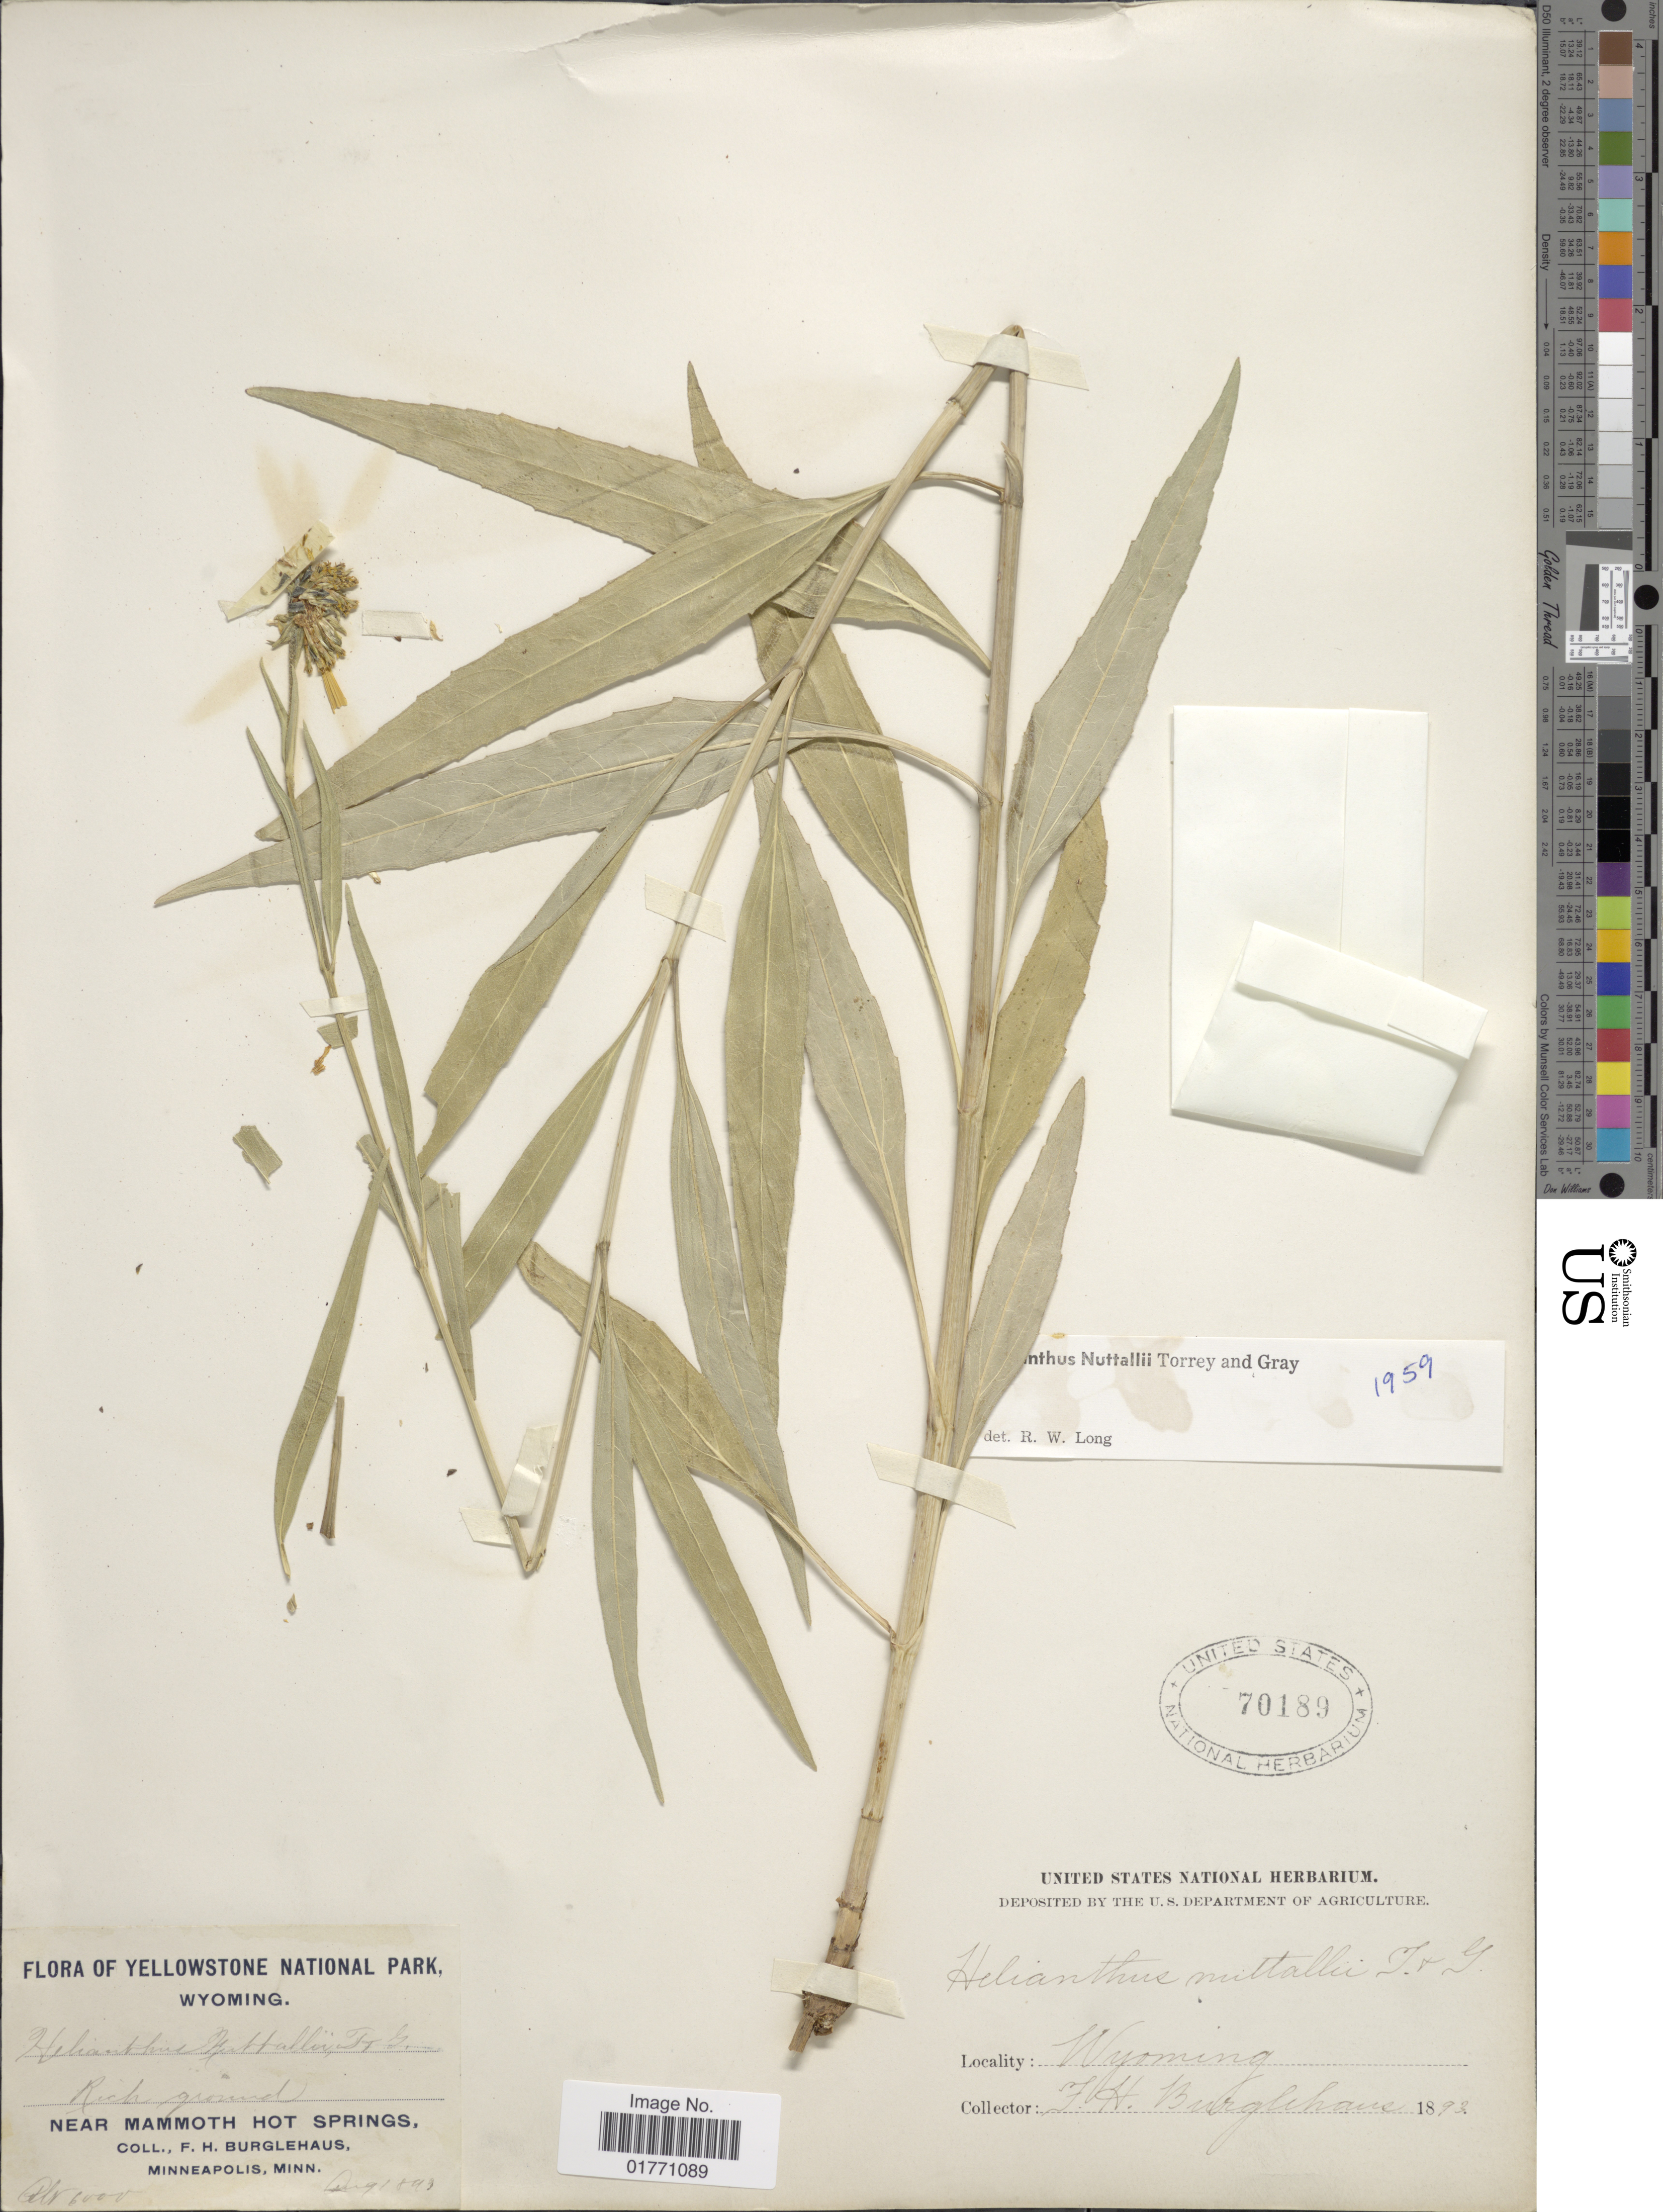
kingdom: Plantae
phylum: Tracheophyta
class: Magnoliopsida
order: Asterales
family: Asteraceae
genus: Helianthus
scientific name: Helianthus nuttallii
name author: Torr. & A. Gray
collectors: F. Burglehaus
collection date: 1893-08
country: United States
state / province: Wyoming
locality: Yellowstone National Park, near Mammoth Hot Springs.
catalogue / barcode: US 70189